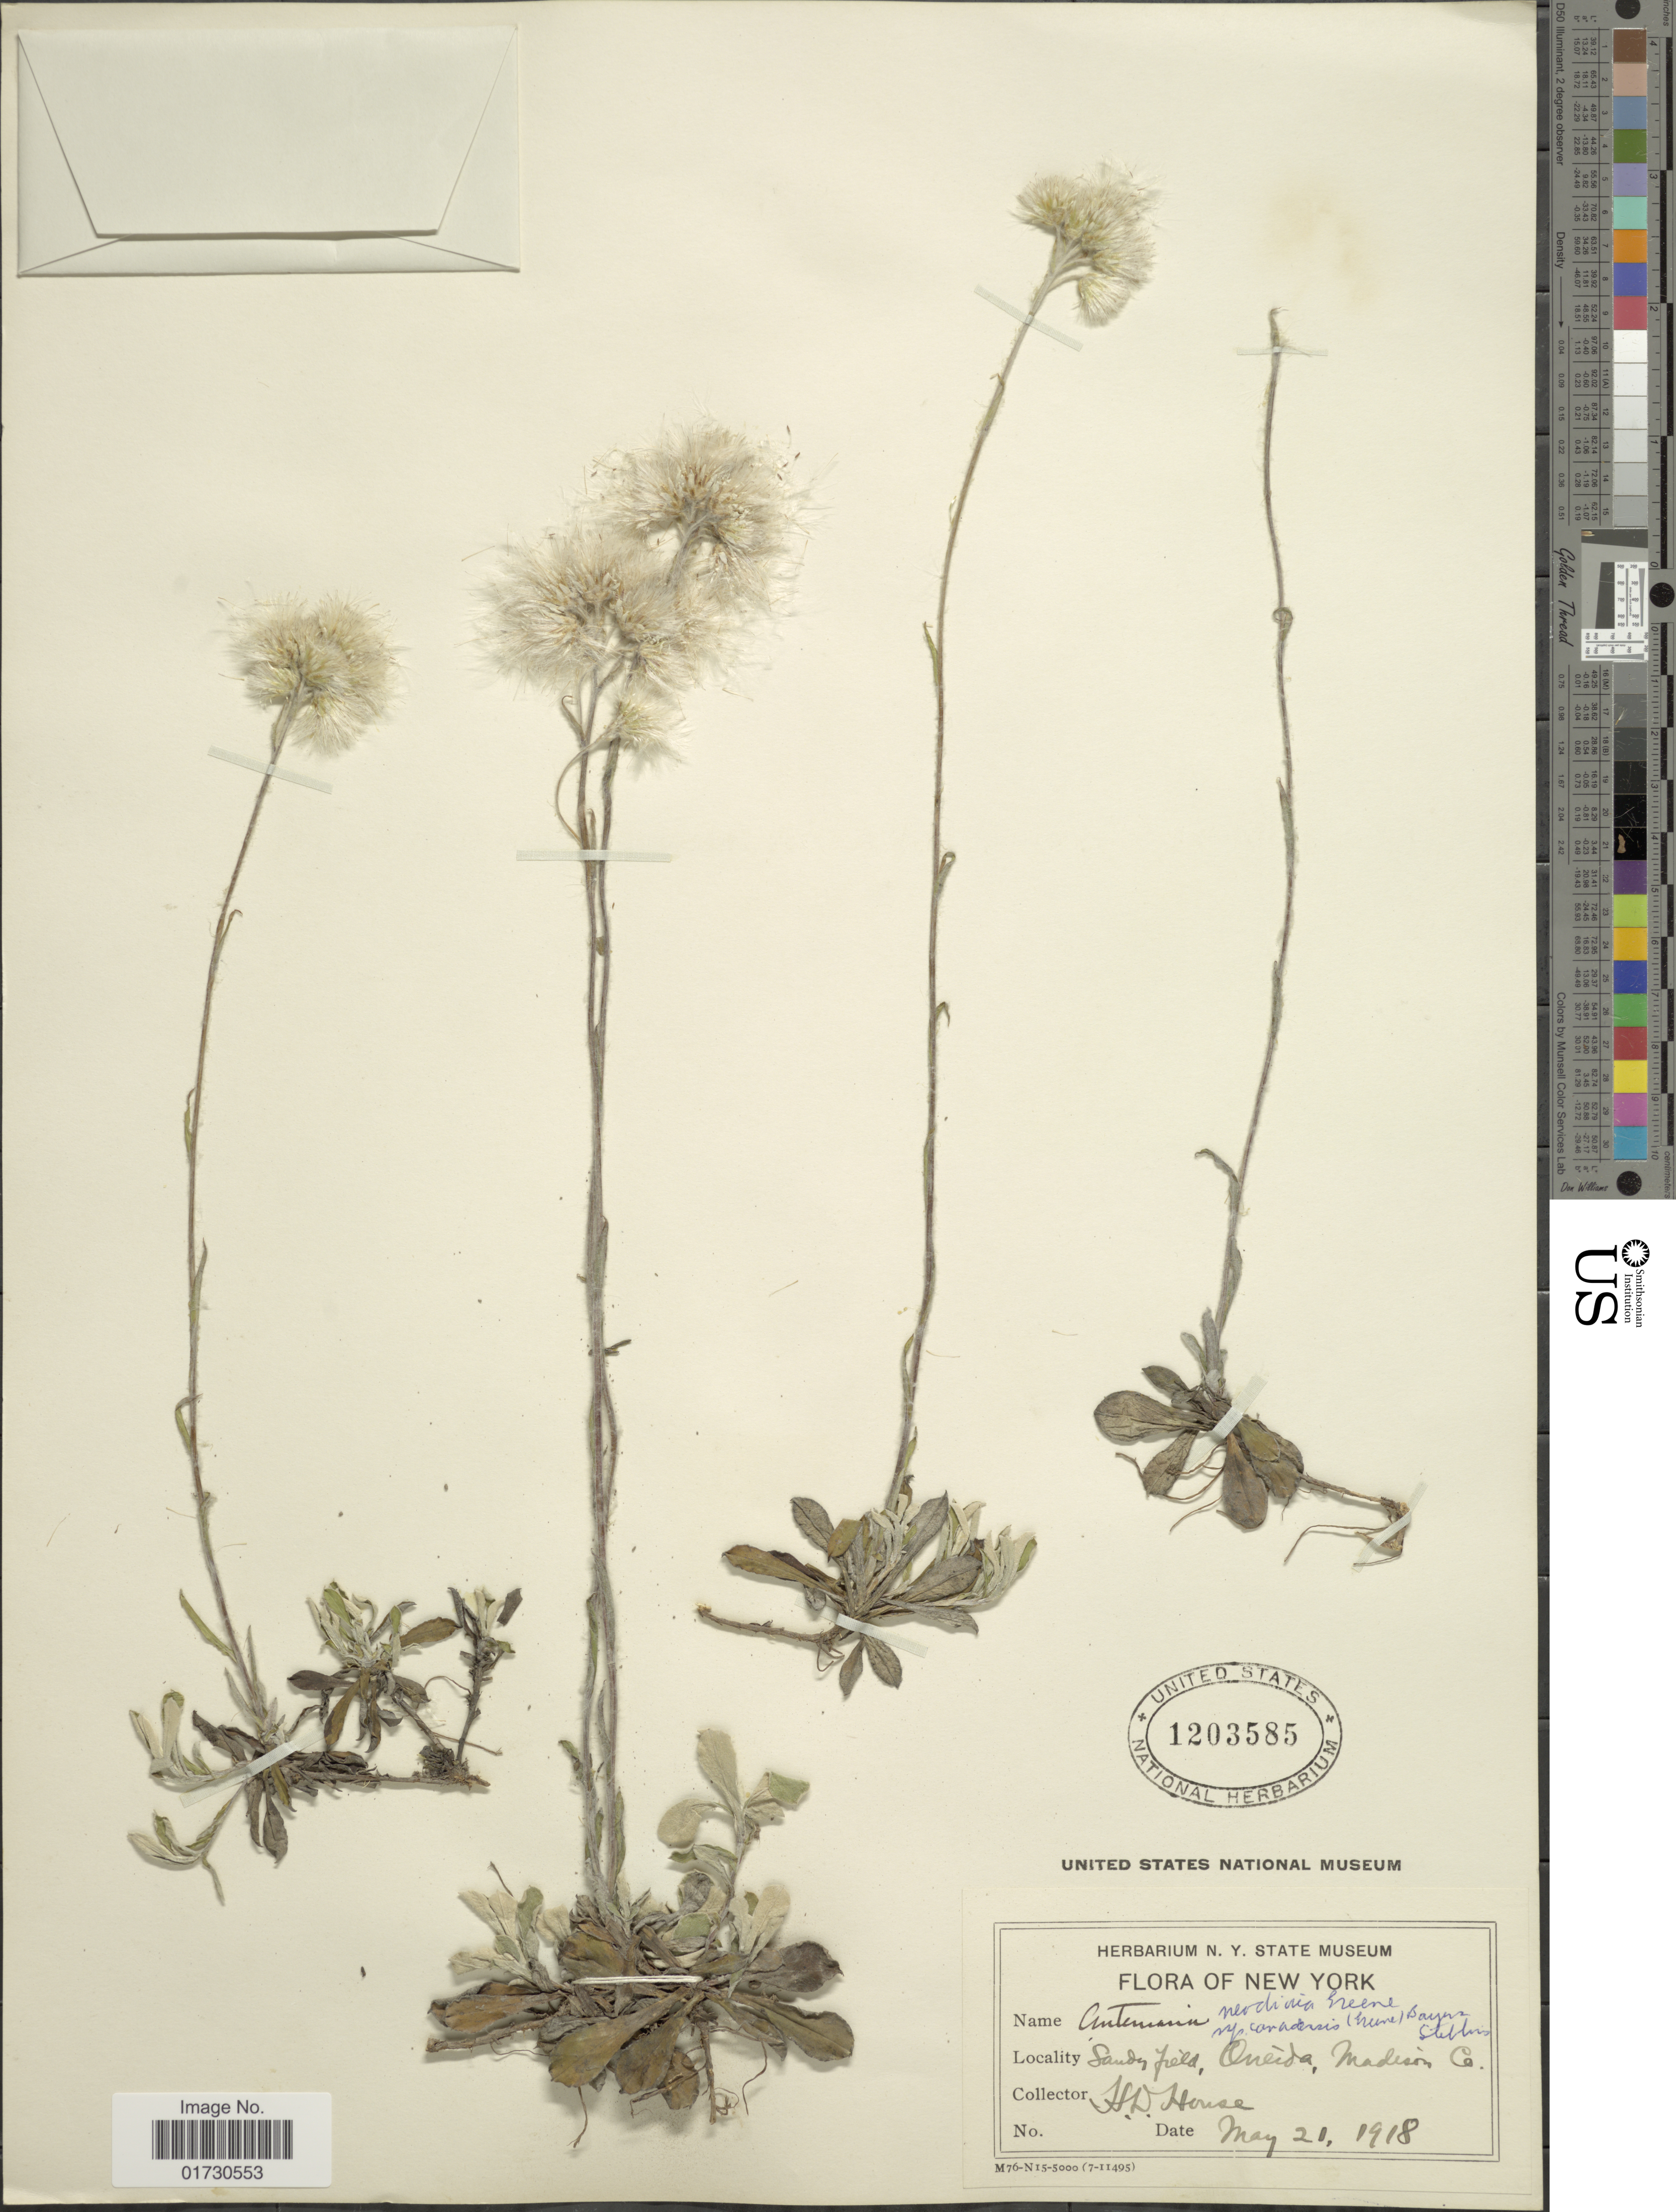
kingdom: Plantae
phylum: Tracheophyta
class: Magnoliopsida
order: Asterales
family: Asteraceae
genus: Antennaria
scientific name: Antennaria canadensis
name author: Greene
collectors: H. D. House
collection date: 1918-05-21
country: United States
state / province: New York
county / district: Oneida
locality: Sandy field, Oneida, Madison Co.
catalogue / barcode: US 1203585